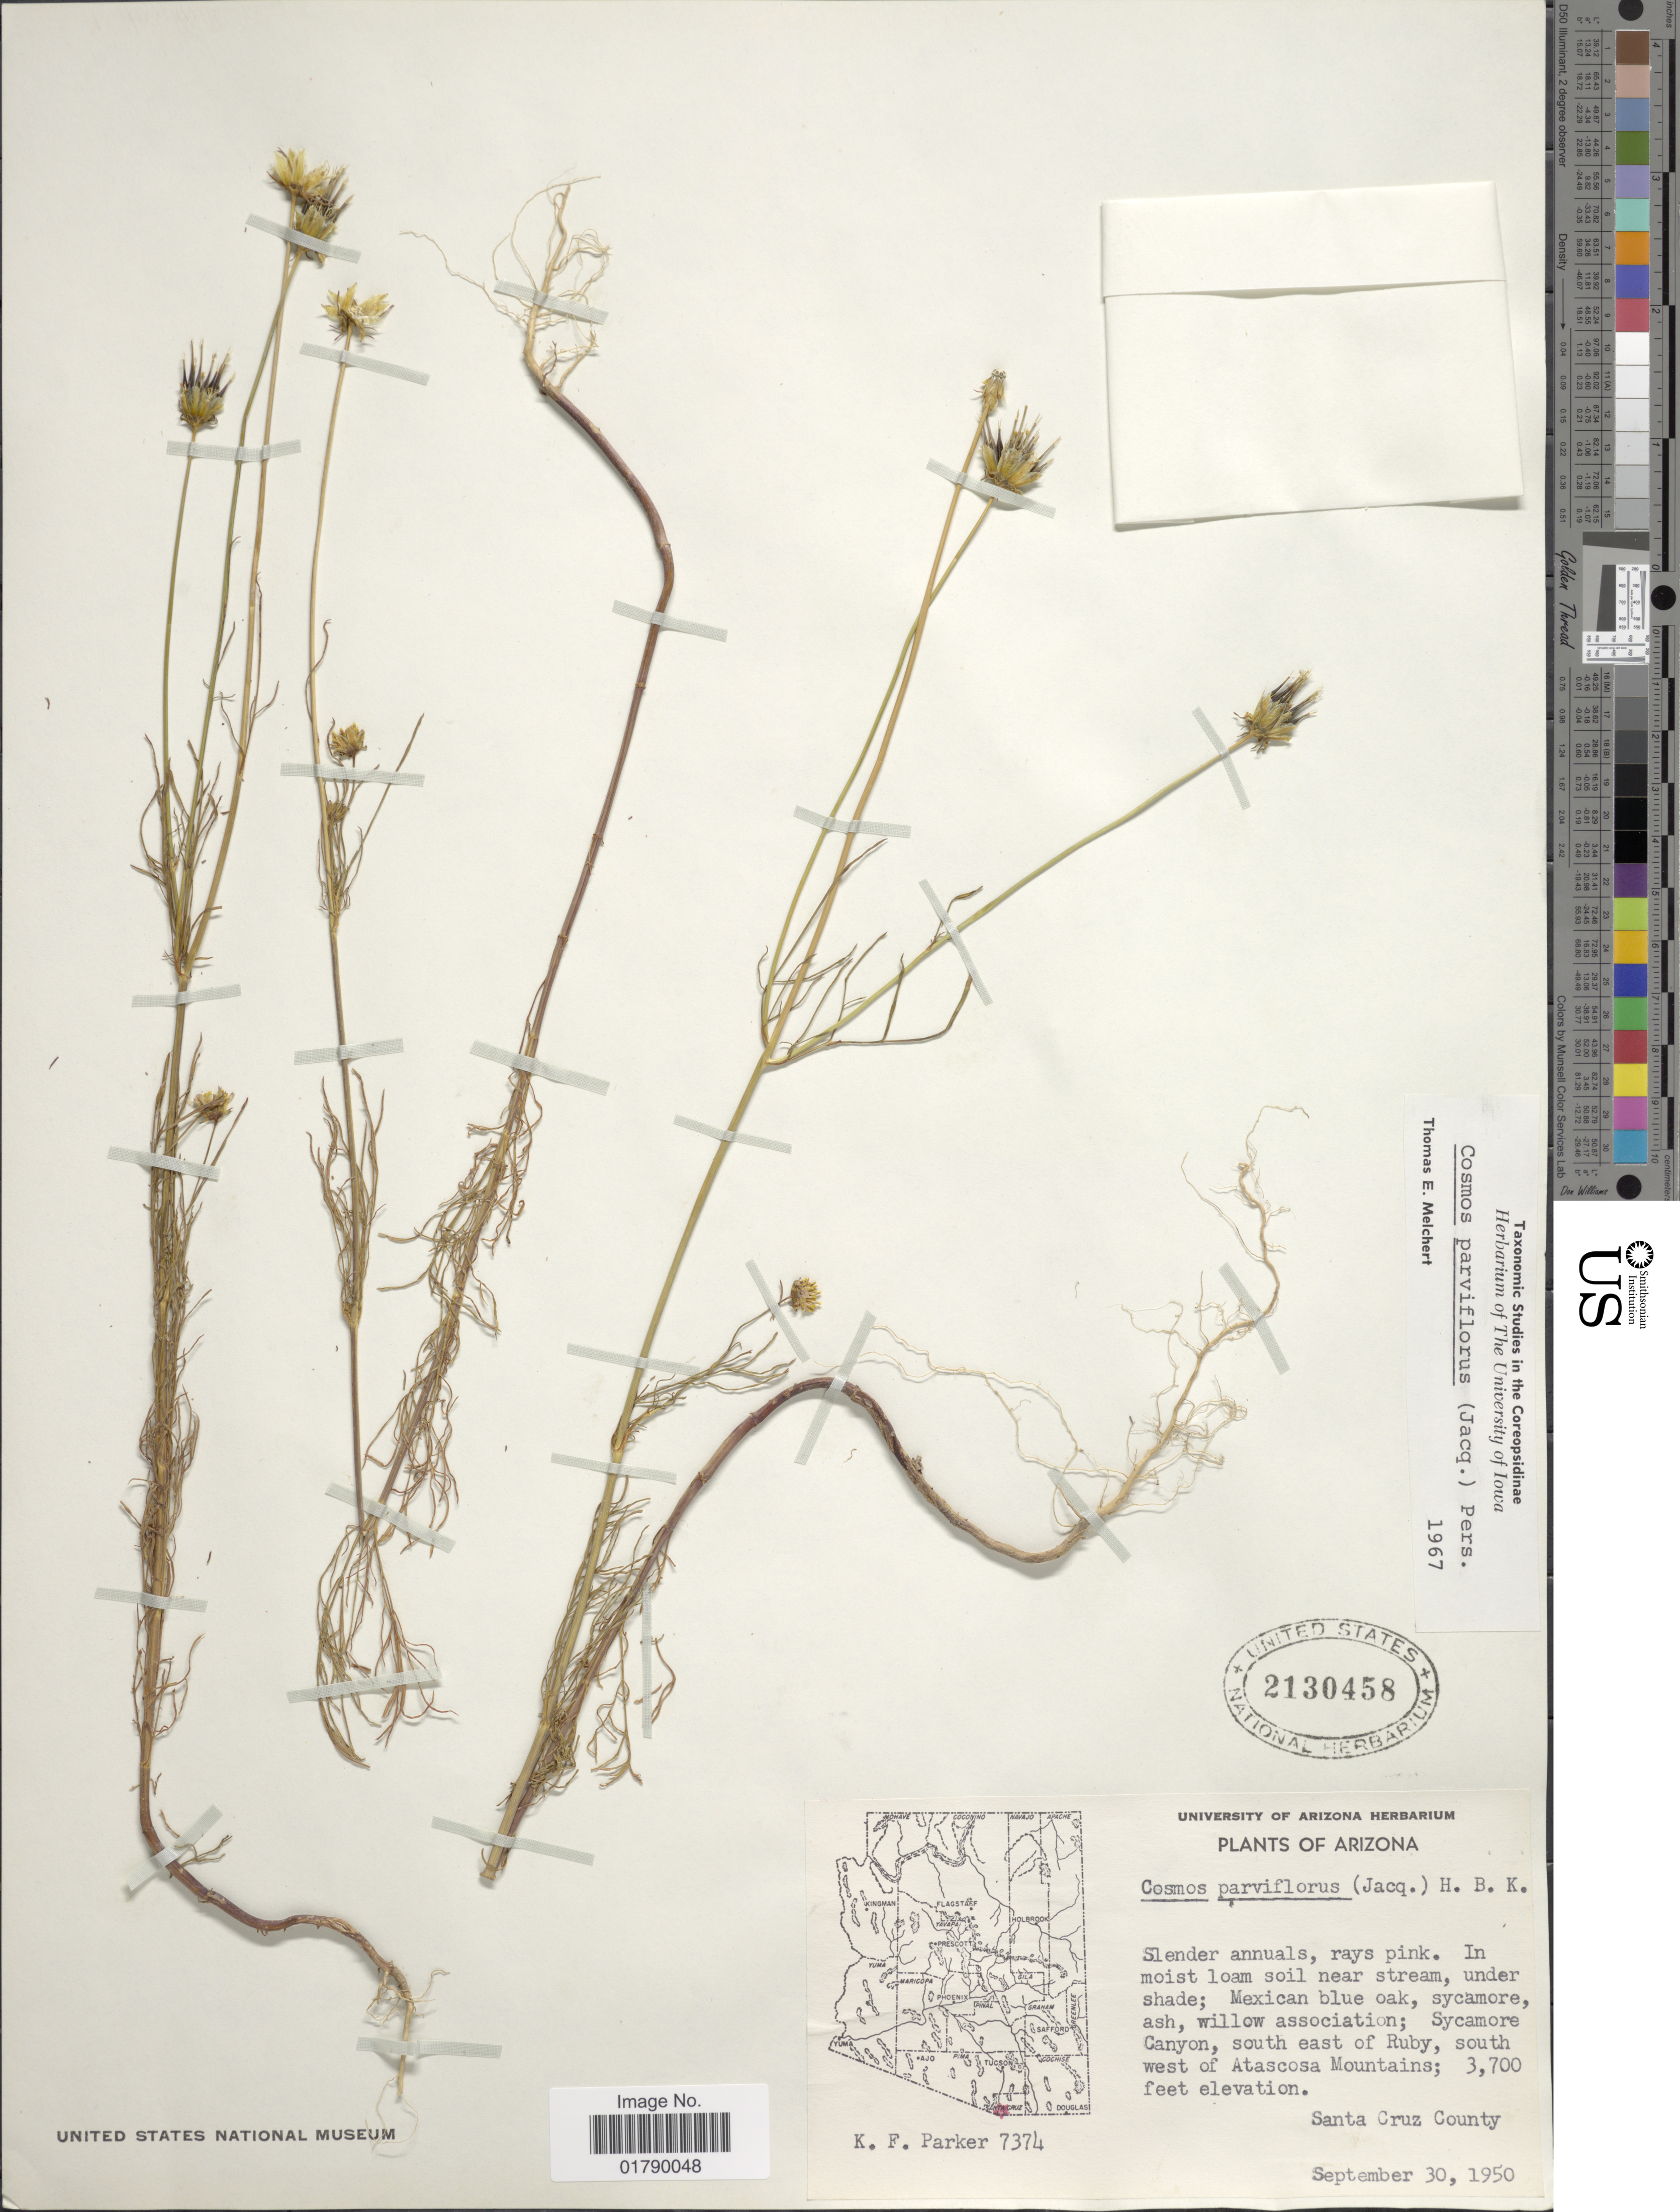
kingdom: Plantae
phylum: Tracheophyta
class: Magnoliopsida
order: Asterales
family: Asteraceae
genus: Cosmos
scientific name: Cosmos parviflorus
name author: (Jacq.) Pers.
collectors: K. F. Parker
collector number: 7374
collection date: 1950-09-30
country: United States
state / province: Arizona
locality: Sycamore Canyon, south east of Ruby; Sycamore Canyon, south east of Ruby, south west of Atascosa Mountains, Santa Cruz County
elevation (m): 1128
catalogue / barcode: US 2130458